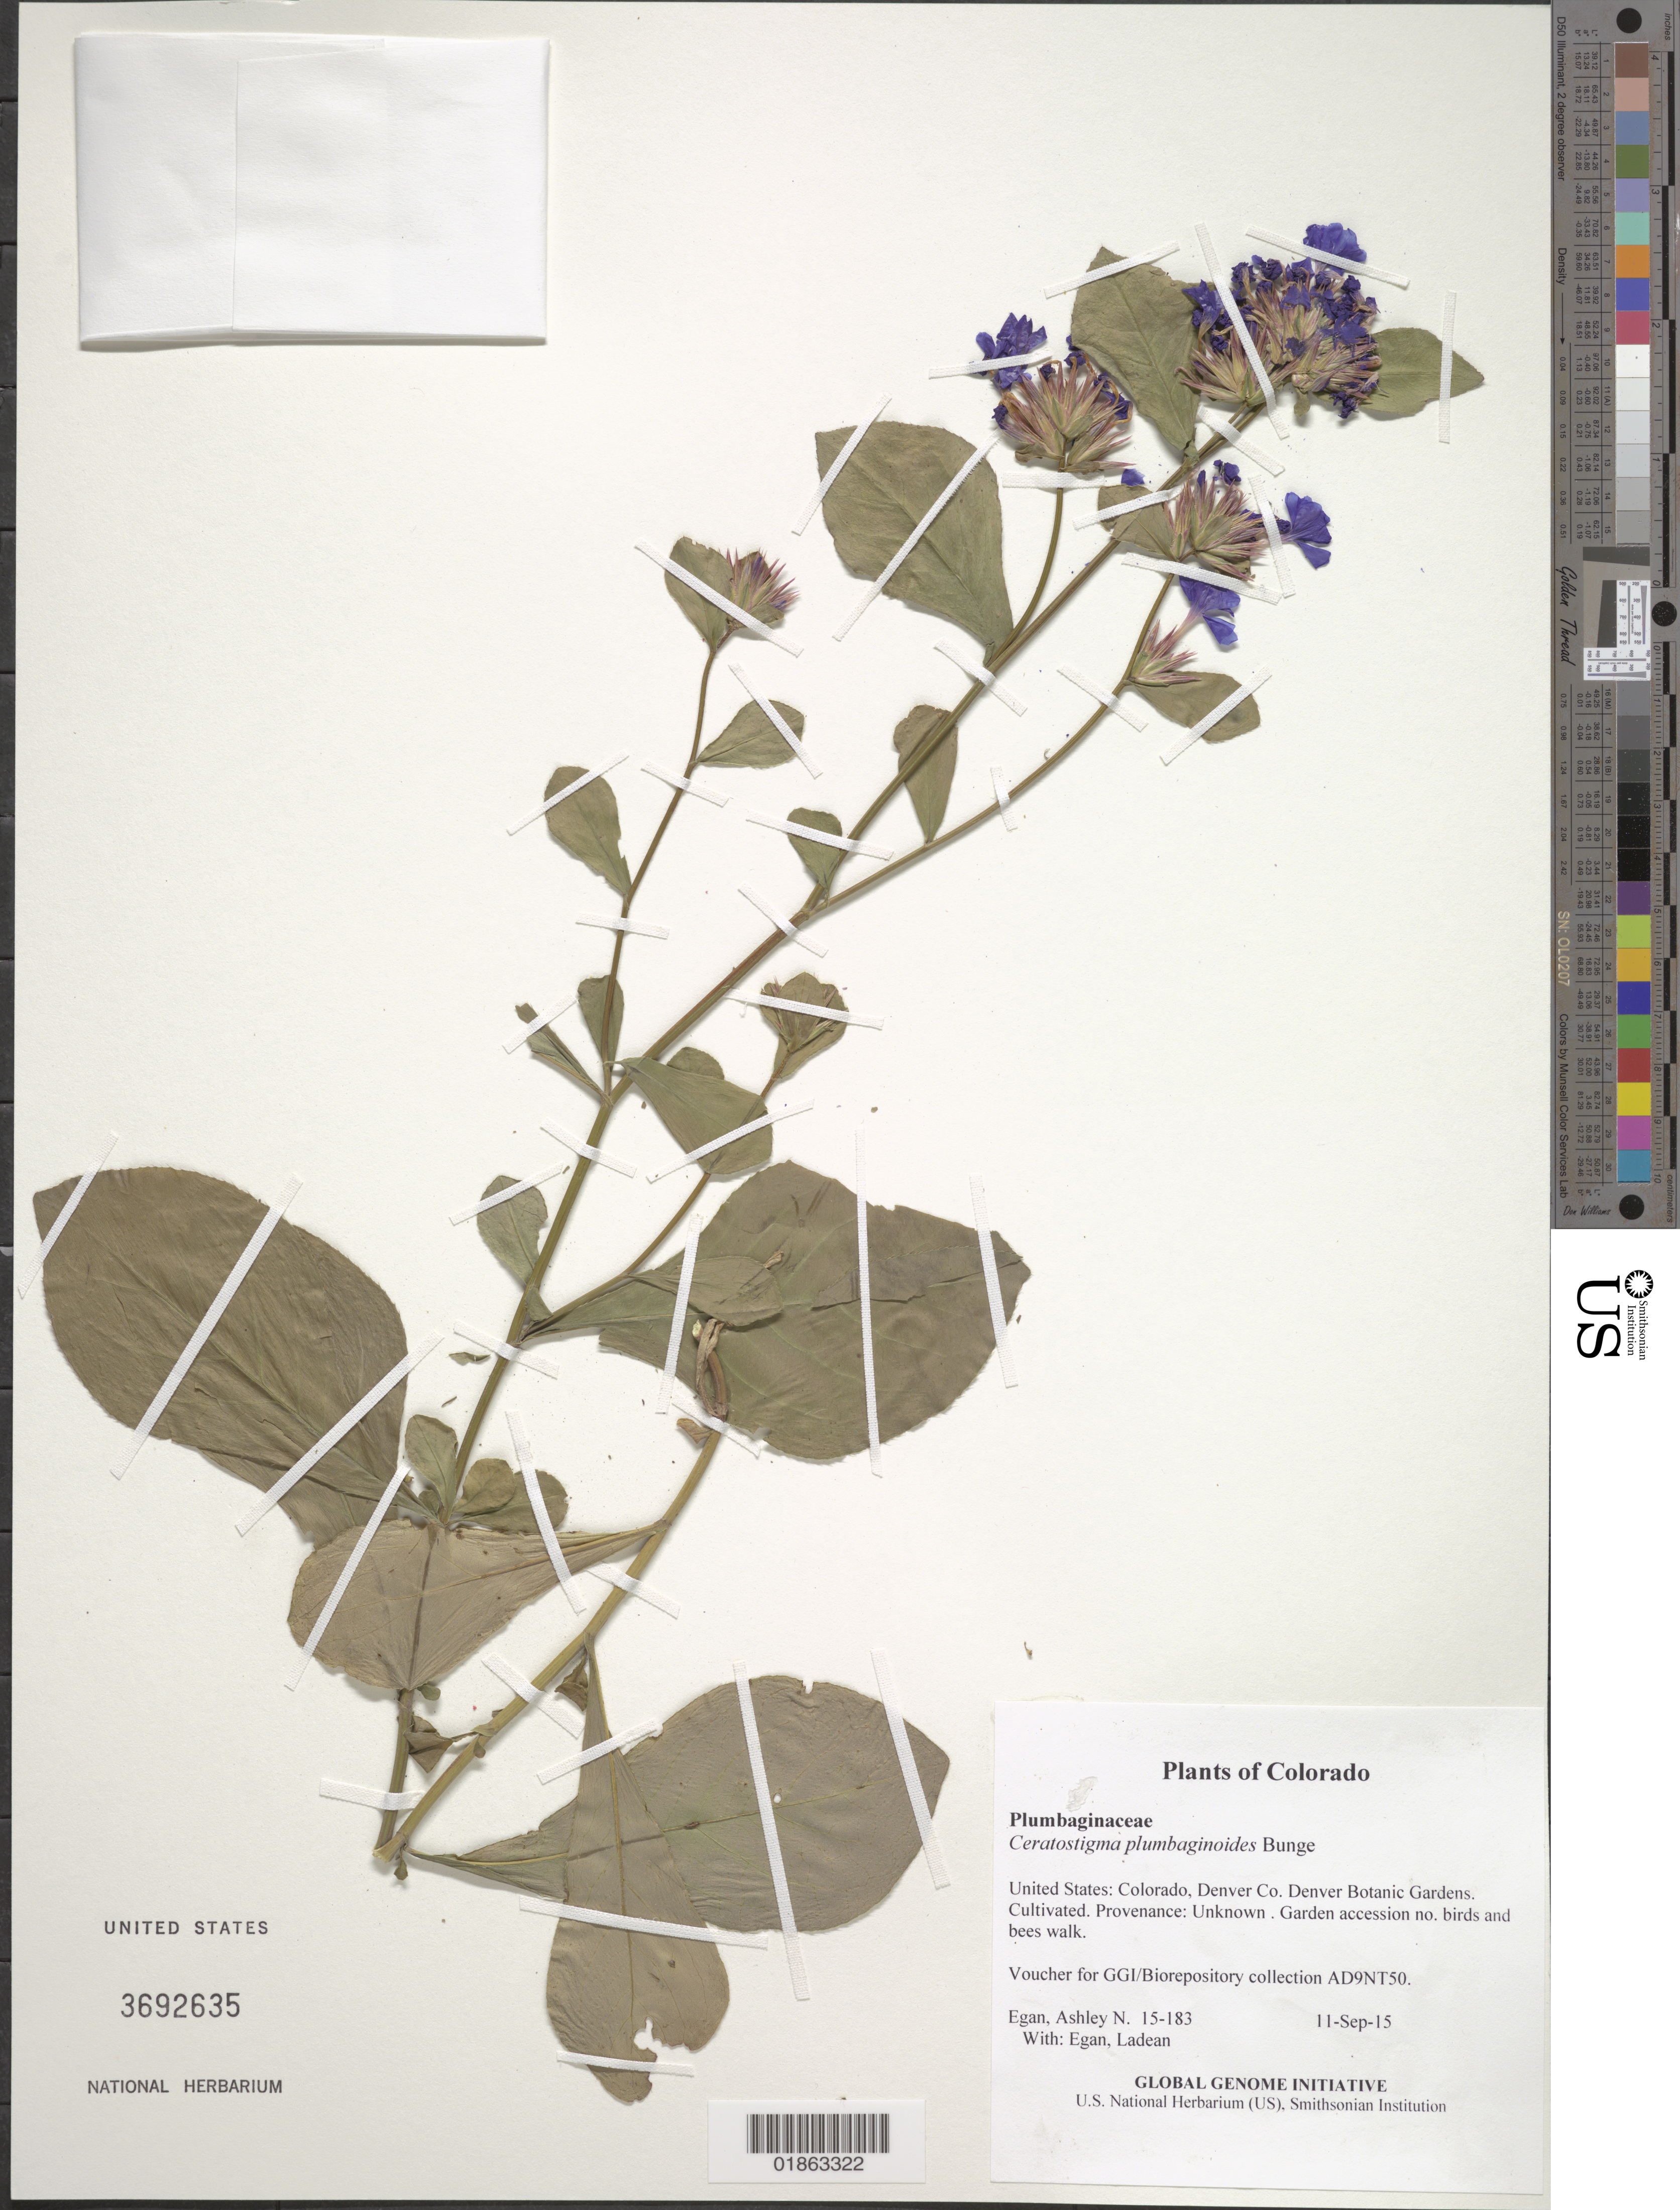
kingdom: Plantae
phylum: Tracheophyta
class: Magnoliopsida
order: Caryophyllales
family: Plumbaginaceae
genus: Ceratostigma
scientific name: Ceratostigma plumbaginoides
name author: Bunge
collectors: A. N. Egan & L. Egan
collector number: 15-183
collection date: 2015-09-11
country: United States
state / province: Colorado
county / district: Denver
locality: Denver Botanic Gardens. Cultivated. Provenance: Unknown . Garden accession no. birds and bees walk.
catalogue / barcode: US 3692635